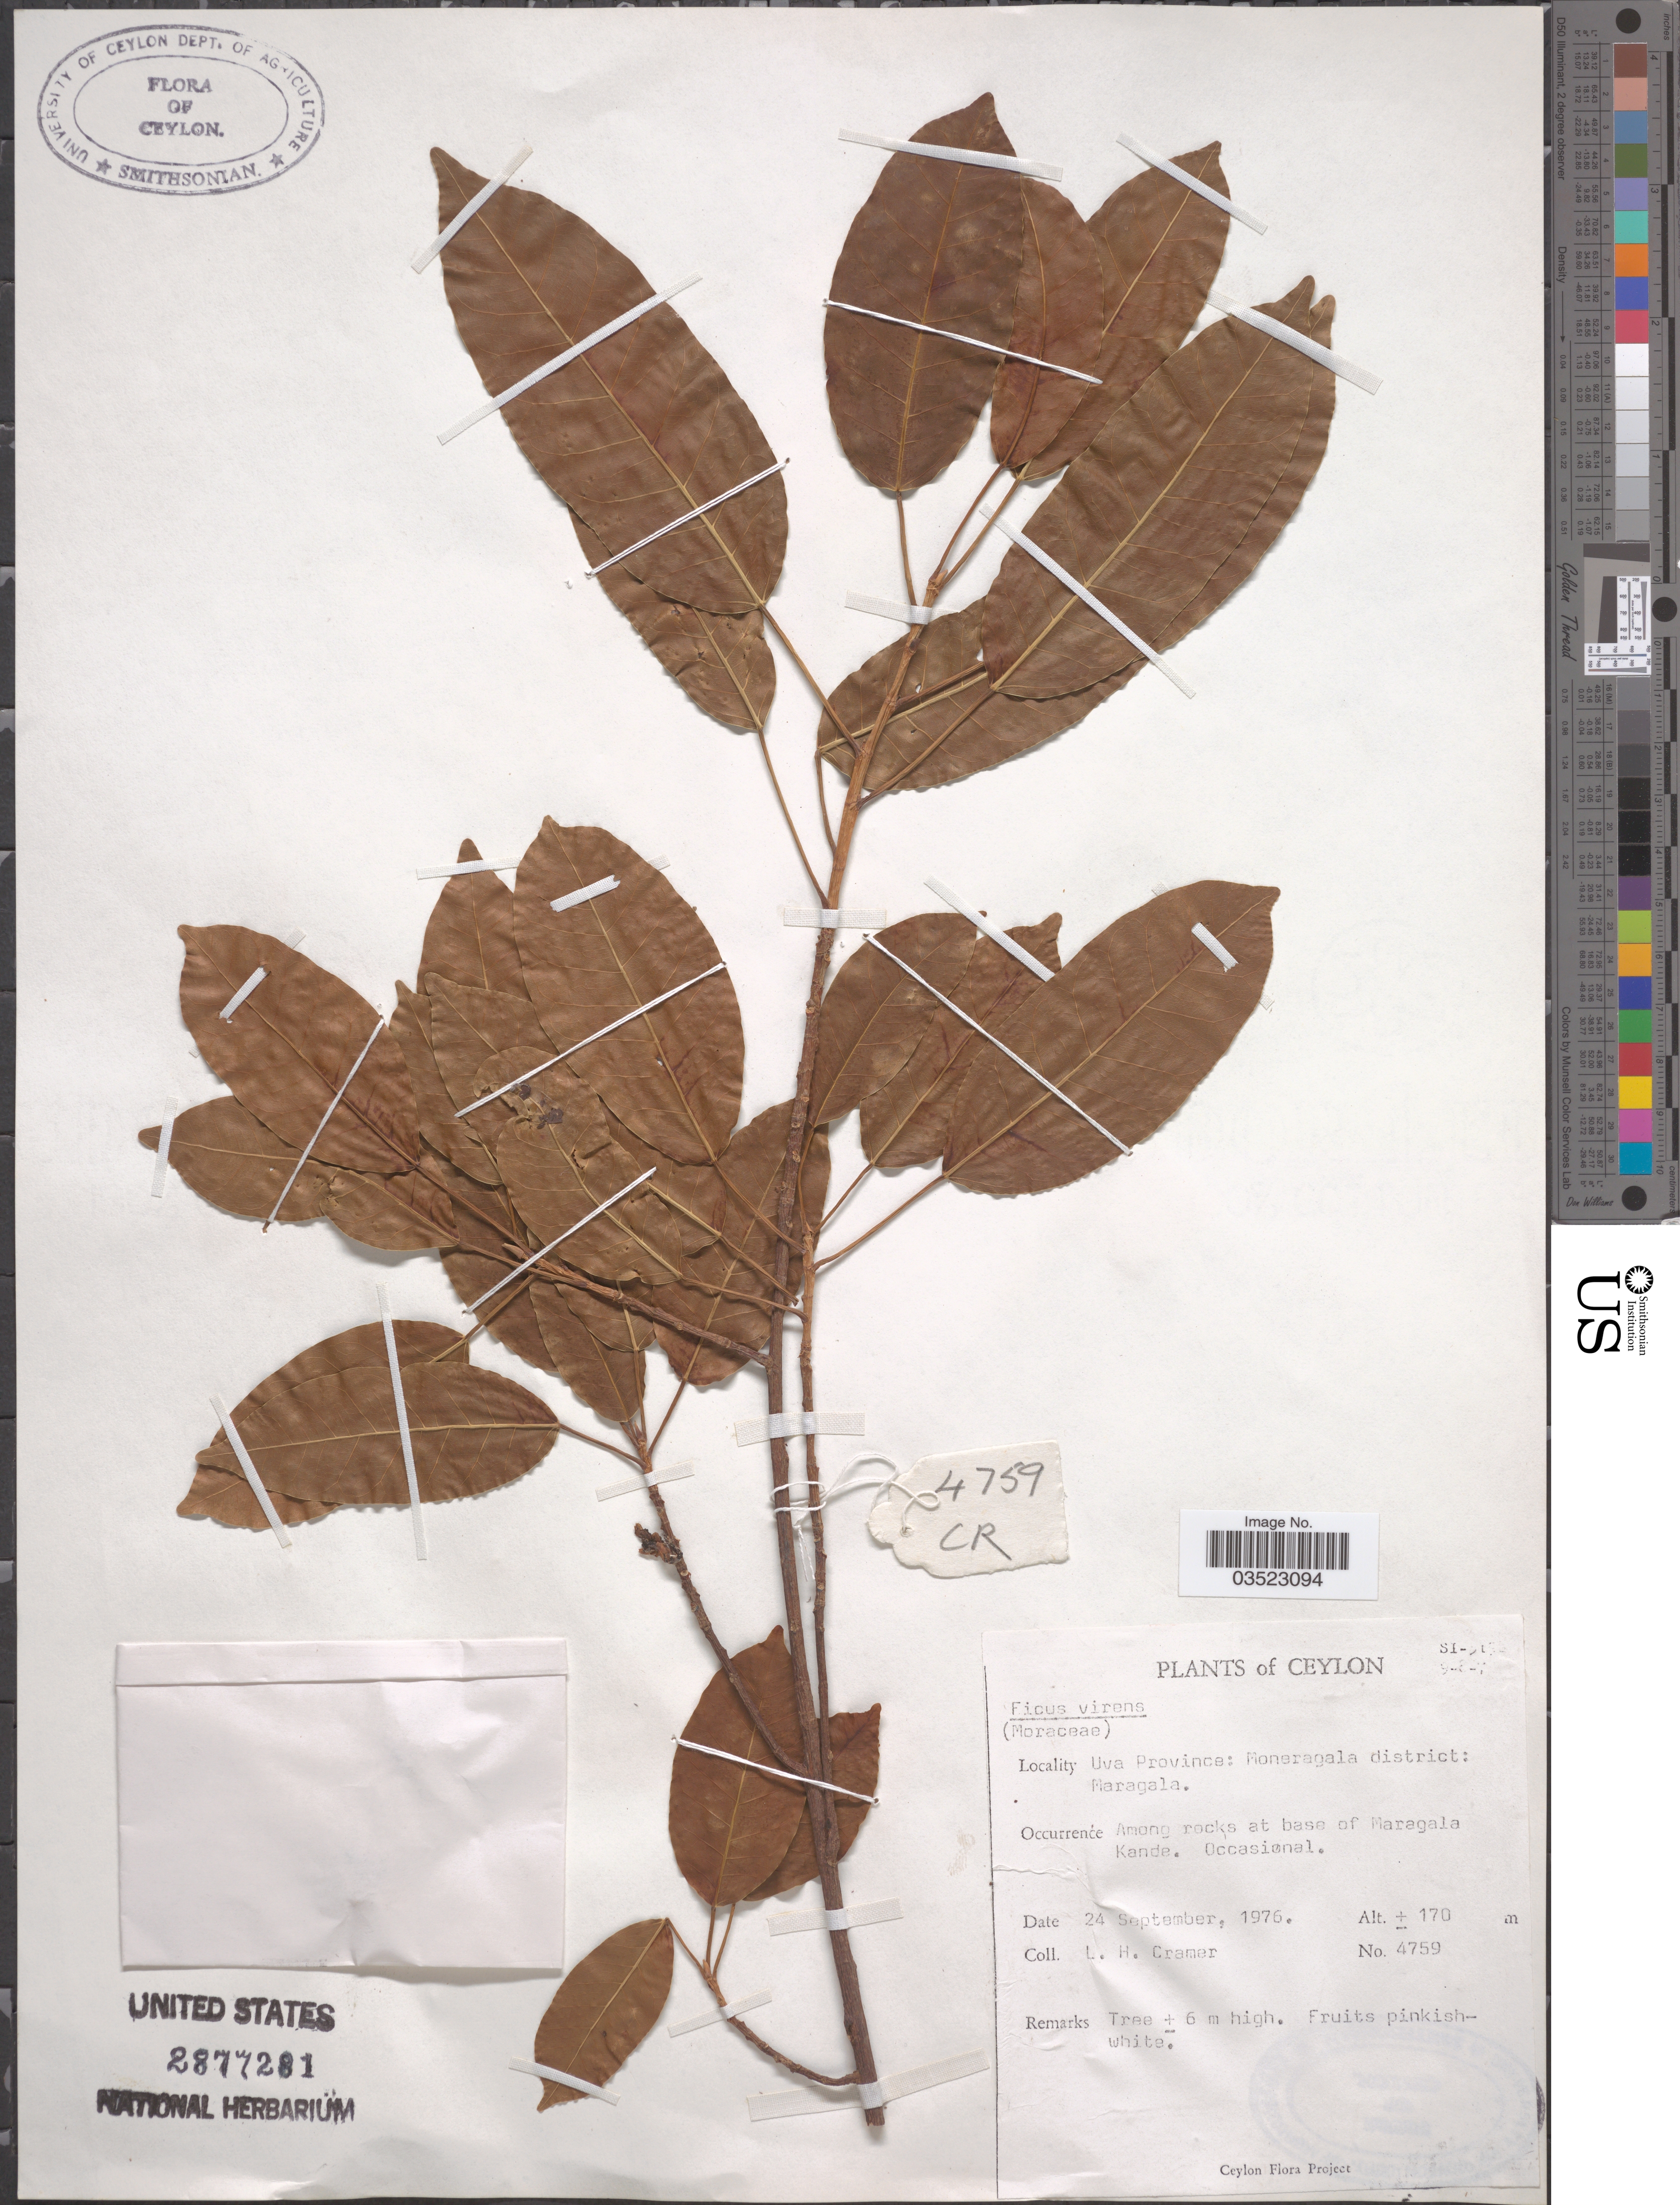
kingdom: Plantae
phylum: Tracheophyta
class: Magnoliopsida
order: Rosales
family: Moraceae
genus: Ficus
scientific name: Ficus virens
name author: Aiton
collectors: L. H. Cramer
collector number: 4759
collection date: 1976-09-24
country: Sri Lanka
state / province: Uva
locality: Ceylon. Monaragala district: Maragala. Among rocks at base of Maragala Kande.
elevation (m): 170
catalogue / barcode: US 2877281